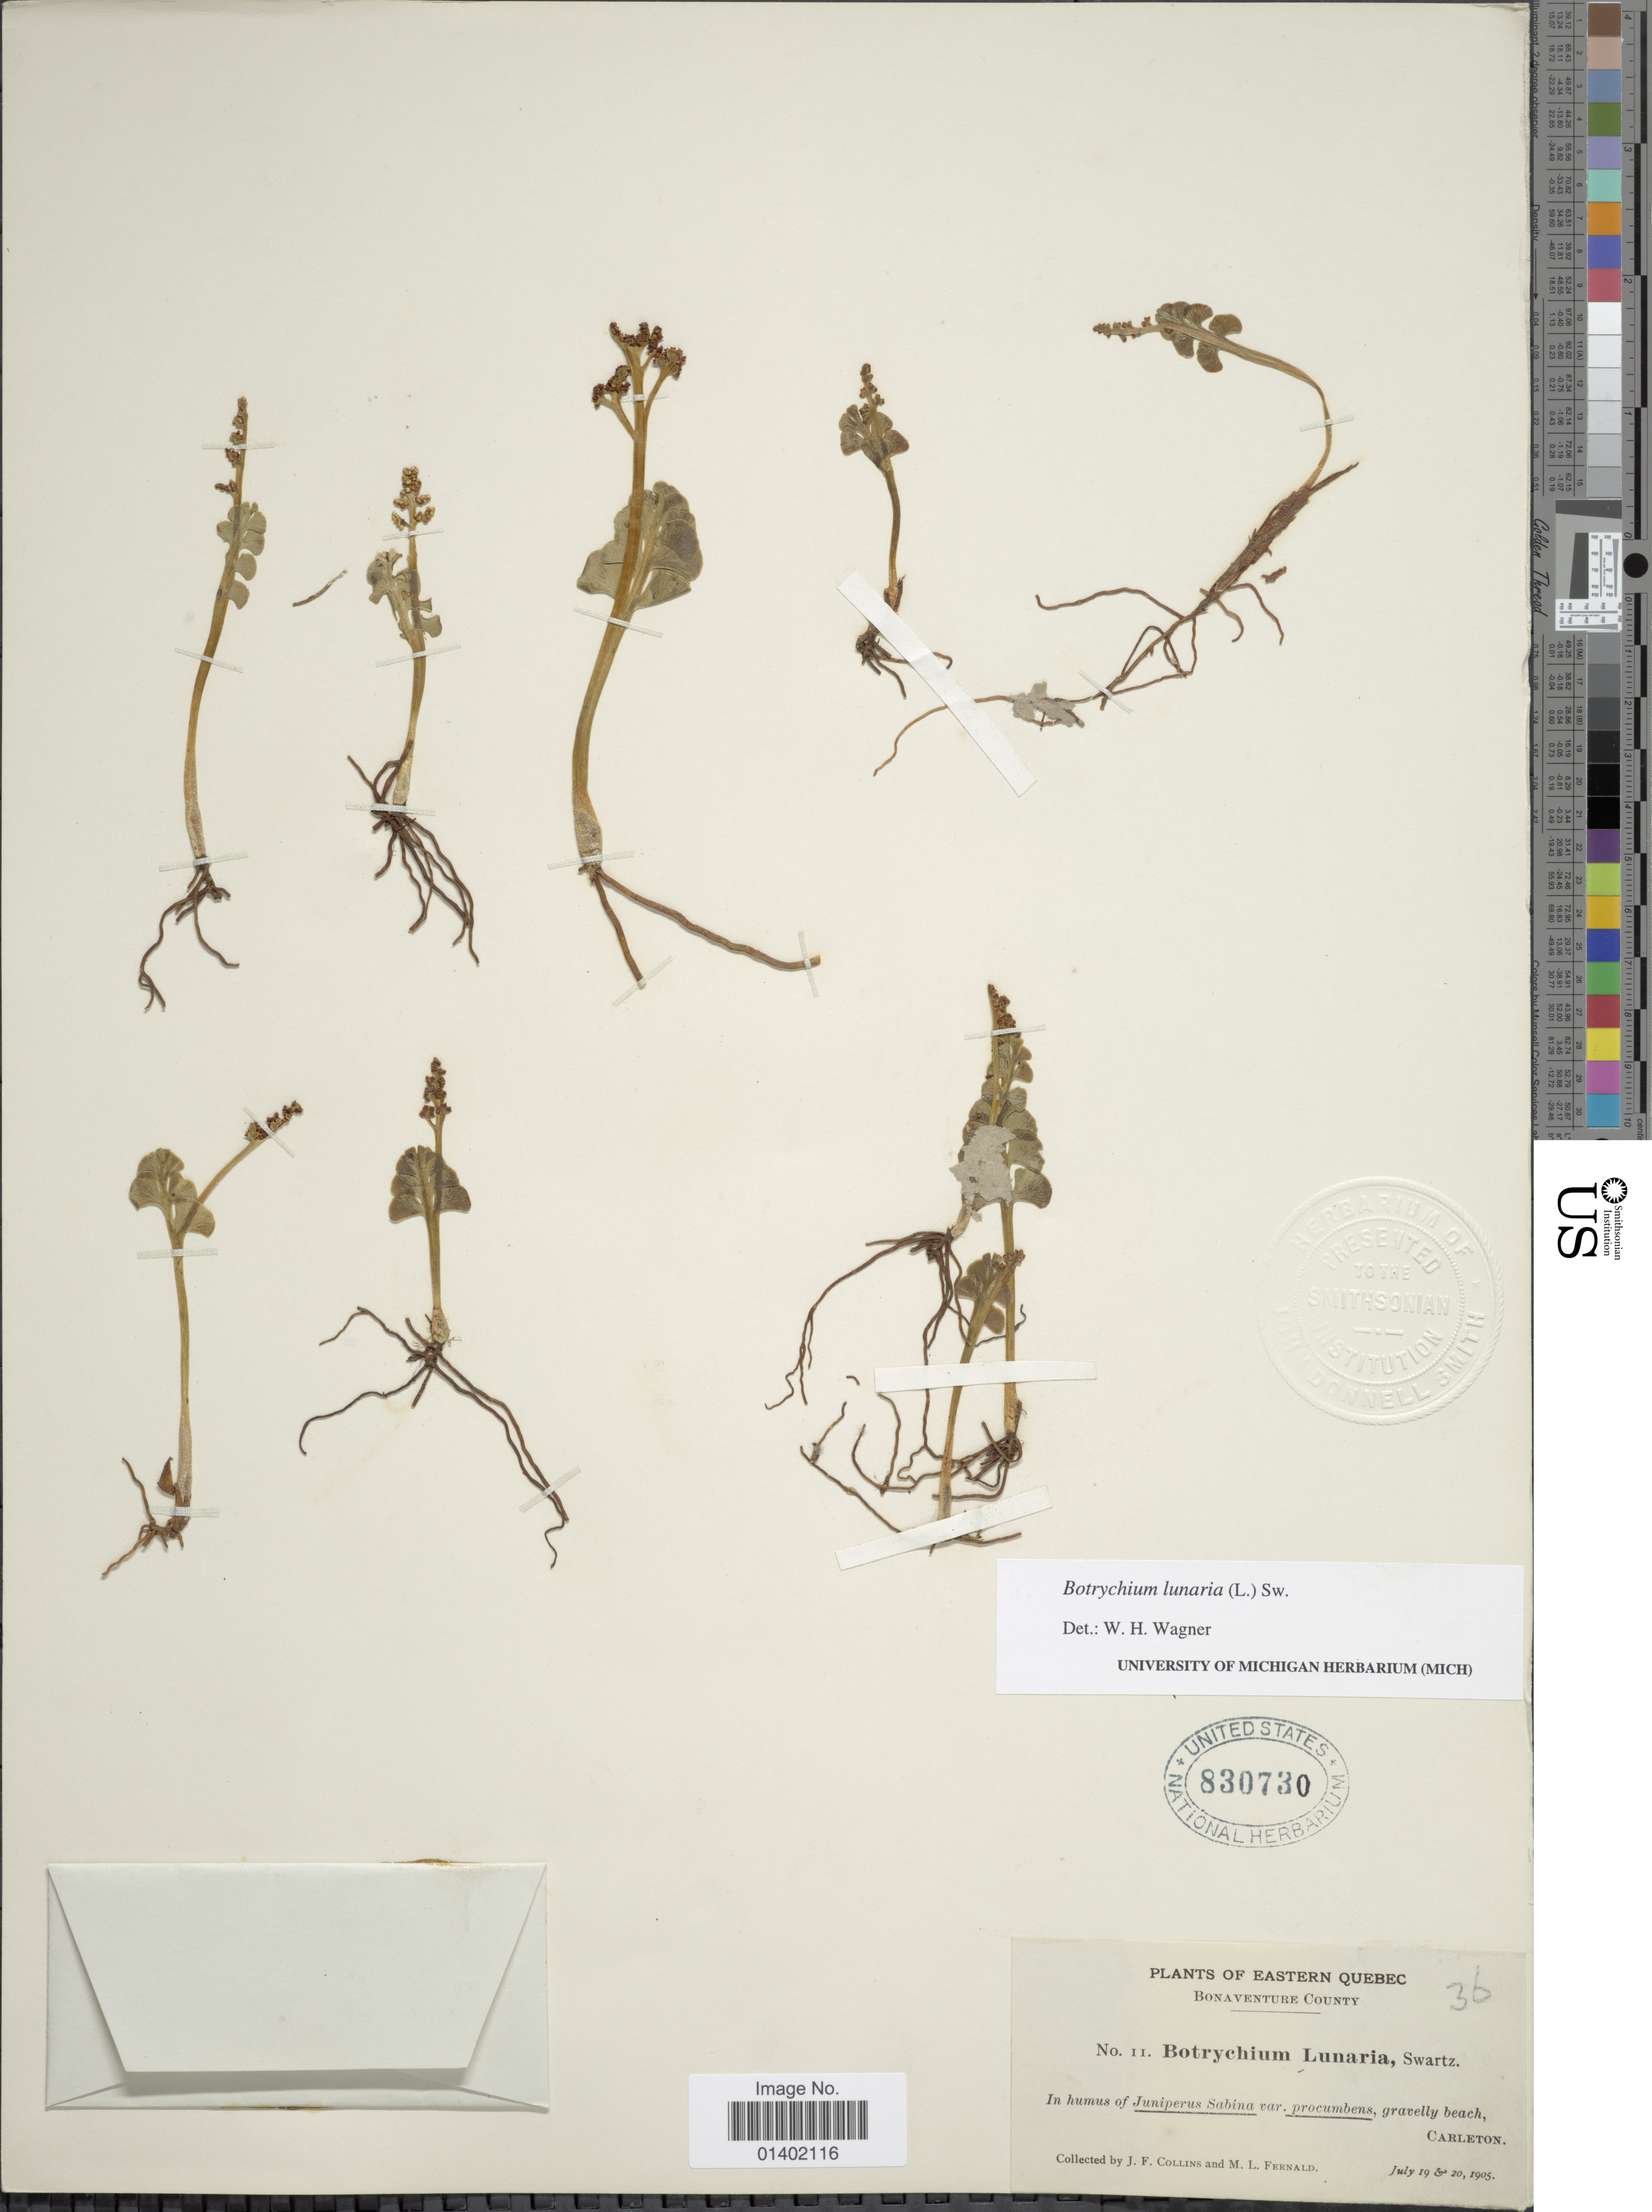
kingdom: Plantae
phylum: Tracheophyta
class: Polypodiopsida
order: Ophioglossales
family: Ophioglossaceae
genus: Botrychium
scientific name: Botrychium lunaria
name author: (L.) Sw.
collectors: J. Collins & M. L. Fernald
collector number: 11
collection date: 1905-07-19/1905-07-20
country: Canada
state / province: Quebec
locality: Eastern Quebec, Bonaventure County, in humus of Juniperus Sabina var. procubens, gravelly beach, Carleton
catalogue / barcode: US 830730